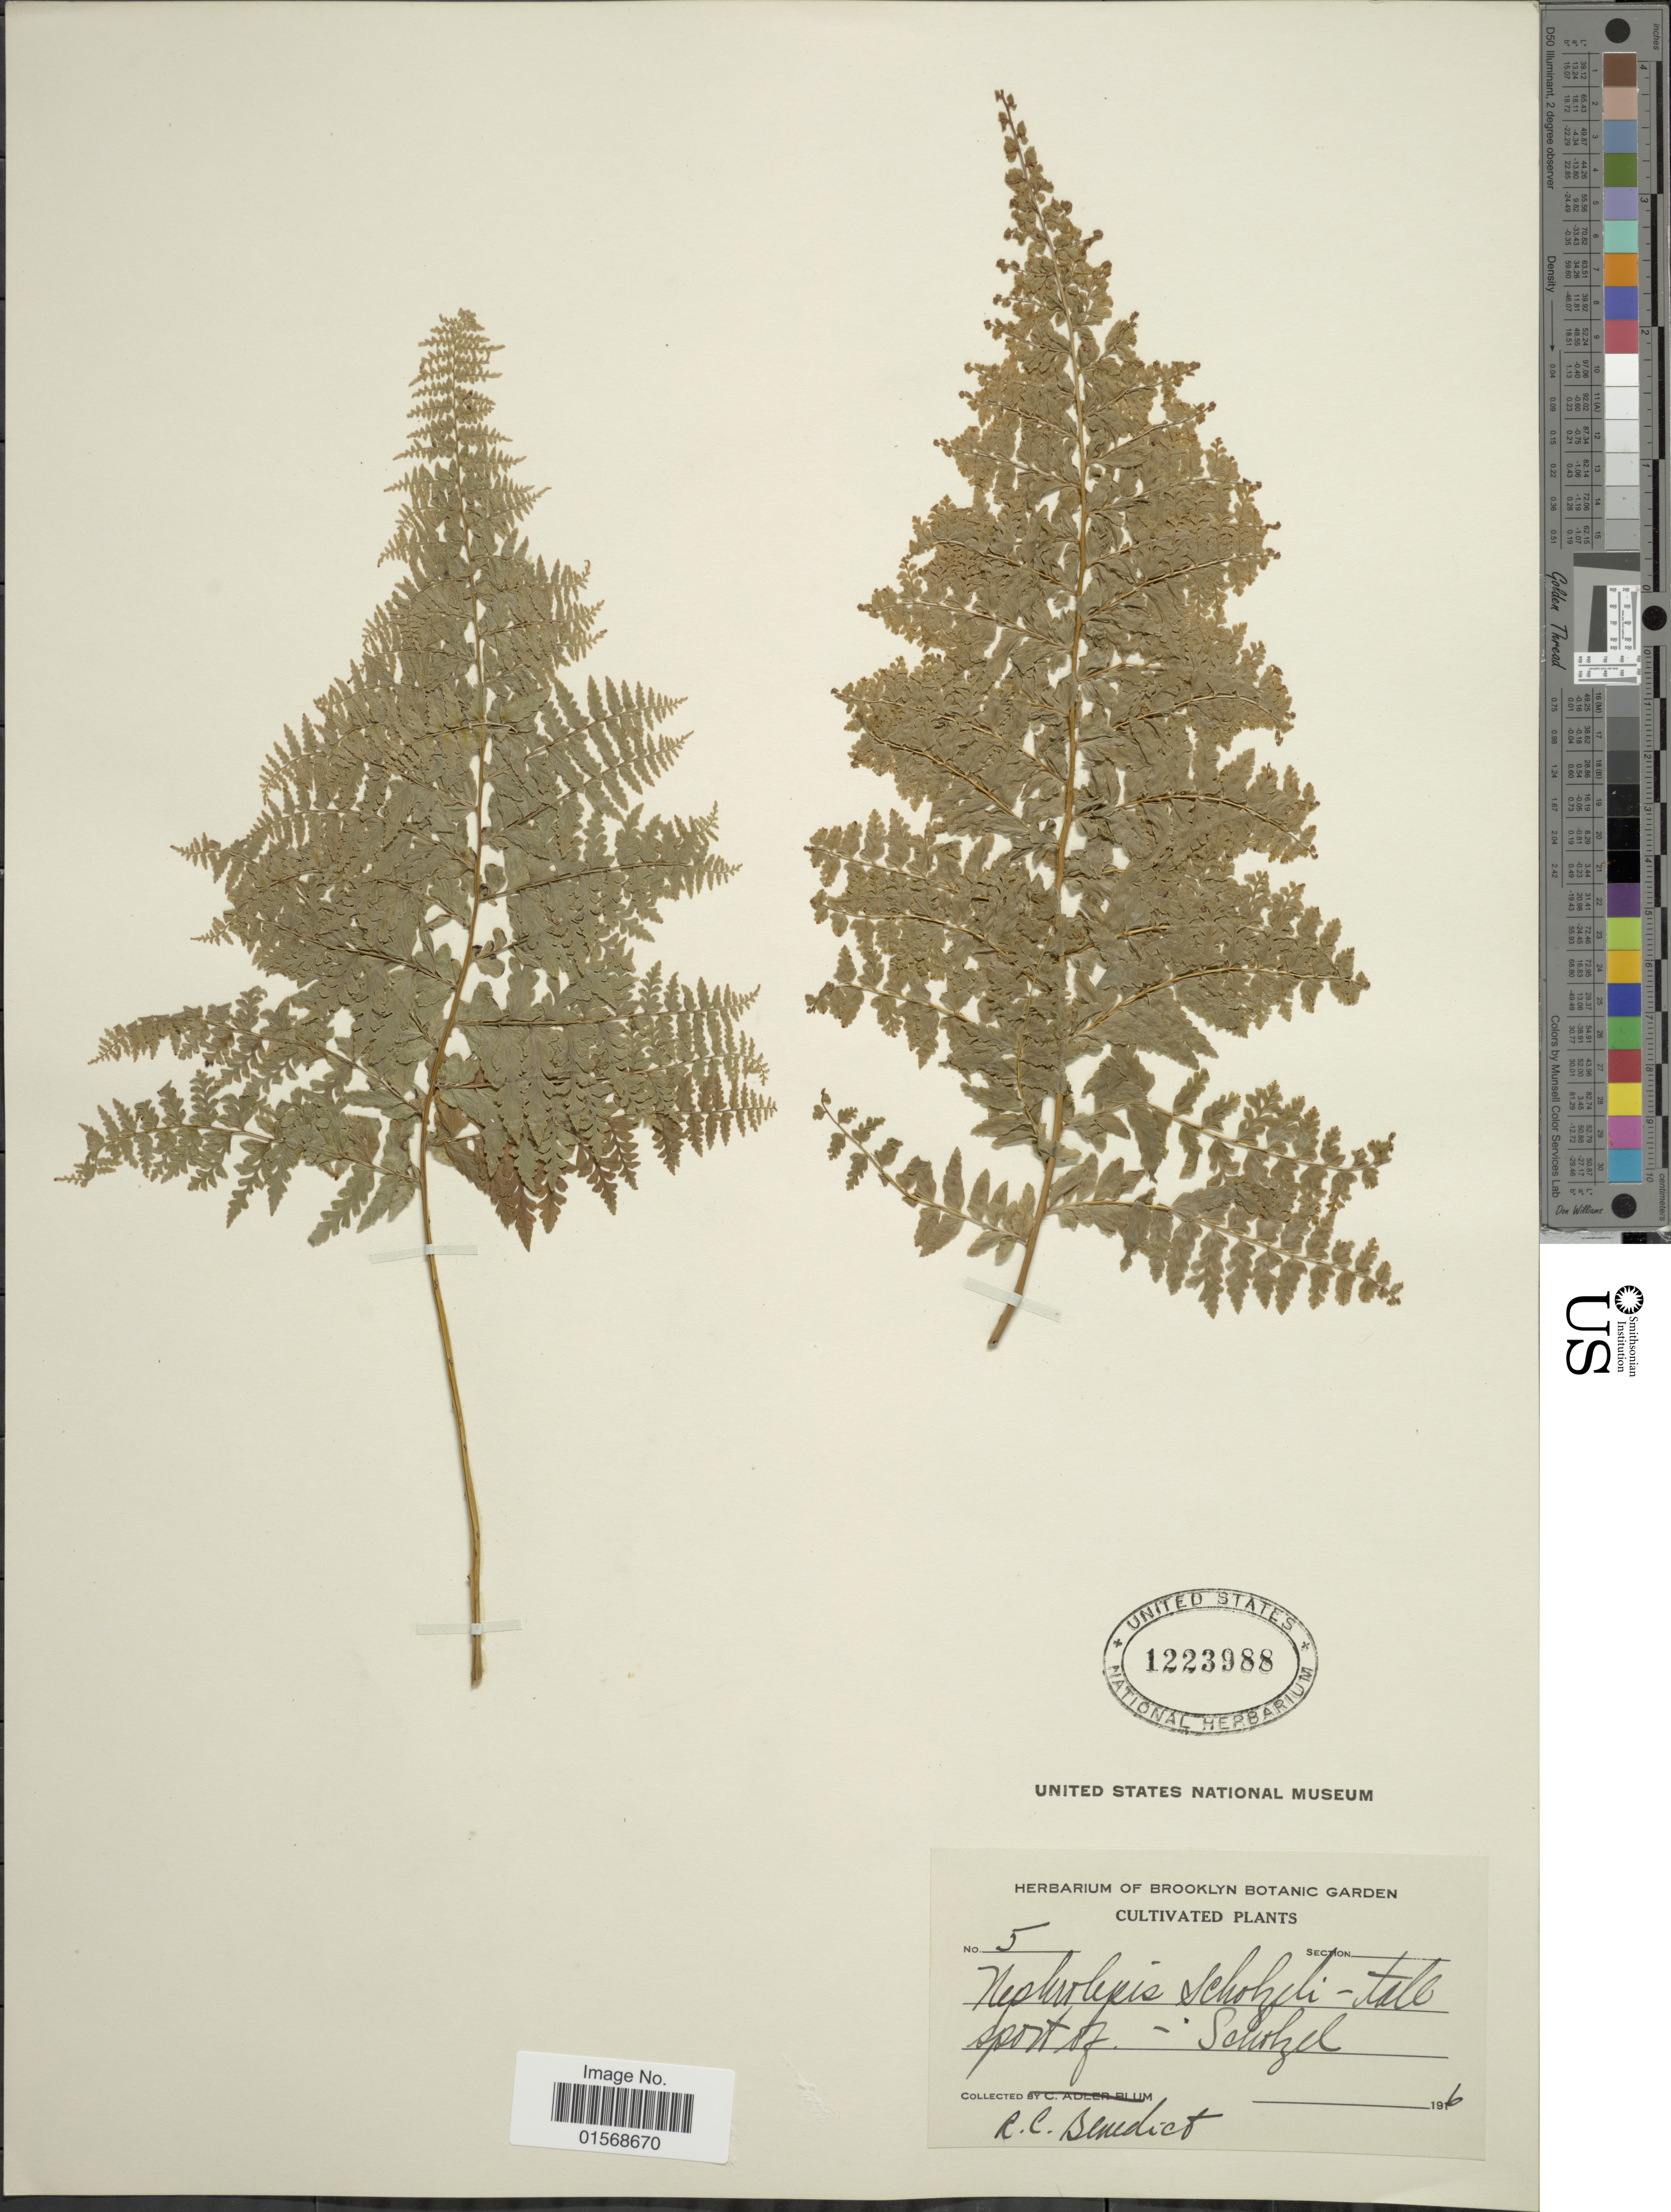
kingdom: Plantae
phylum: Tracheophyta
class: Polypodiopsida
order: Polypodiales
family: Nephrolepidaceae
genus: Nephrolepis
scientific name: Nephrolepis 'Scholzel'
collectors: R. C. Benedict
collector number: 5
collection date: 1916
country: United States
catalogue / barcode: US 1223988